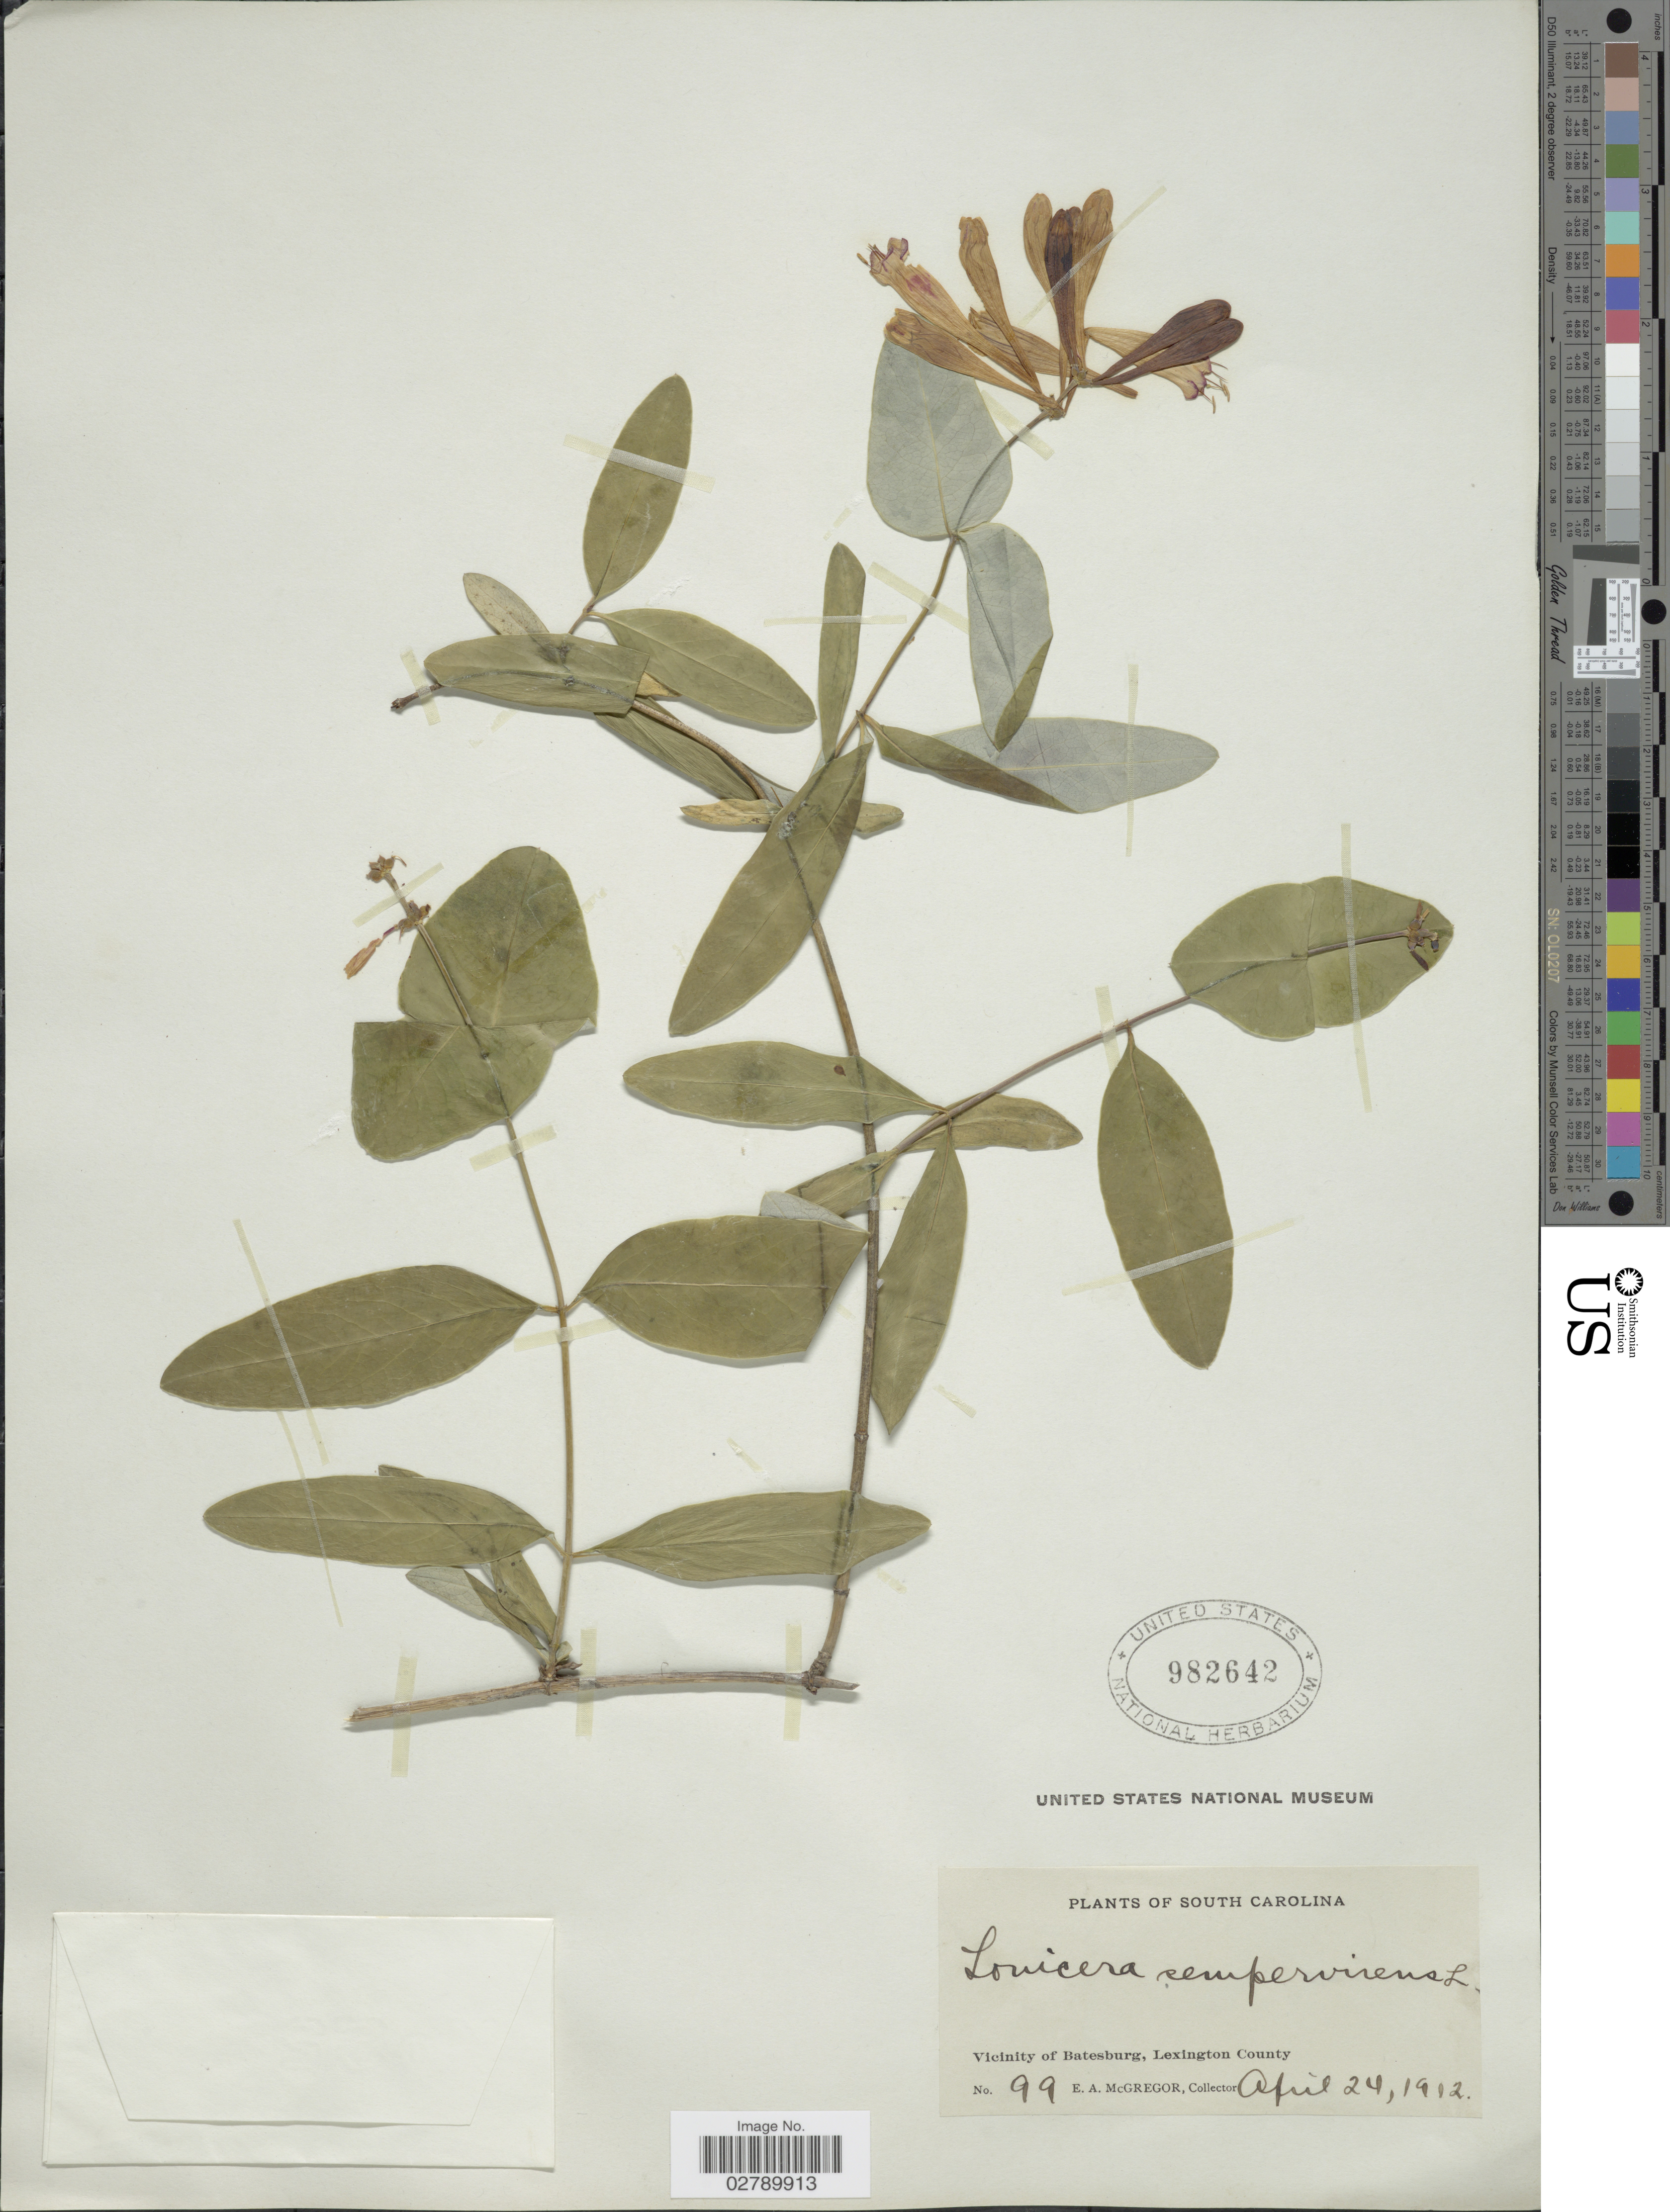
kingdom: Plantae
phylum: Tracheophyta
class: Magnoliopsida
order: Dipsacales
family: Caprifoliaceae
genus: Lonicera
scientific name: Lonicera sempervirens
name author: L.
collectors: E. A. McGregor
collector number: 99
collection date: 1912-04-24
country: United States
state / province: South Carolina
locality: Vicinity of Batesburg, Lexington County.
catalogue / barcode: US 982642